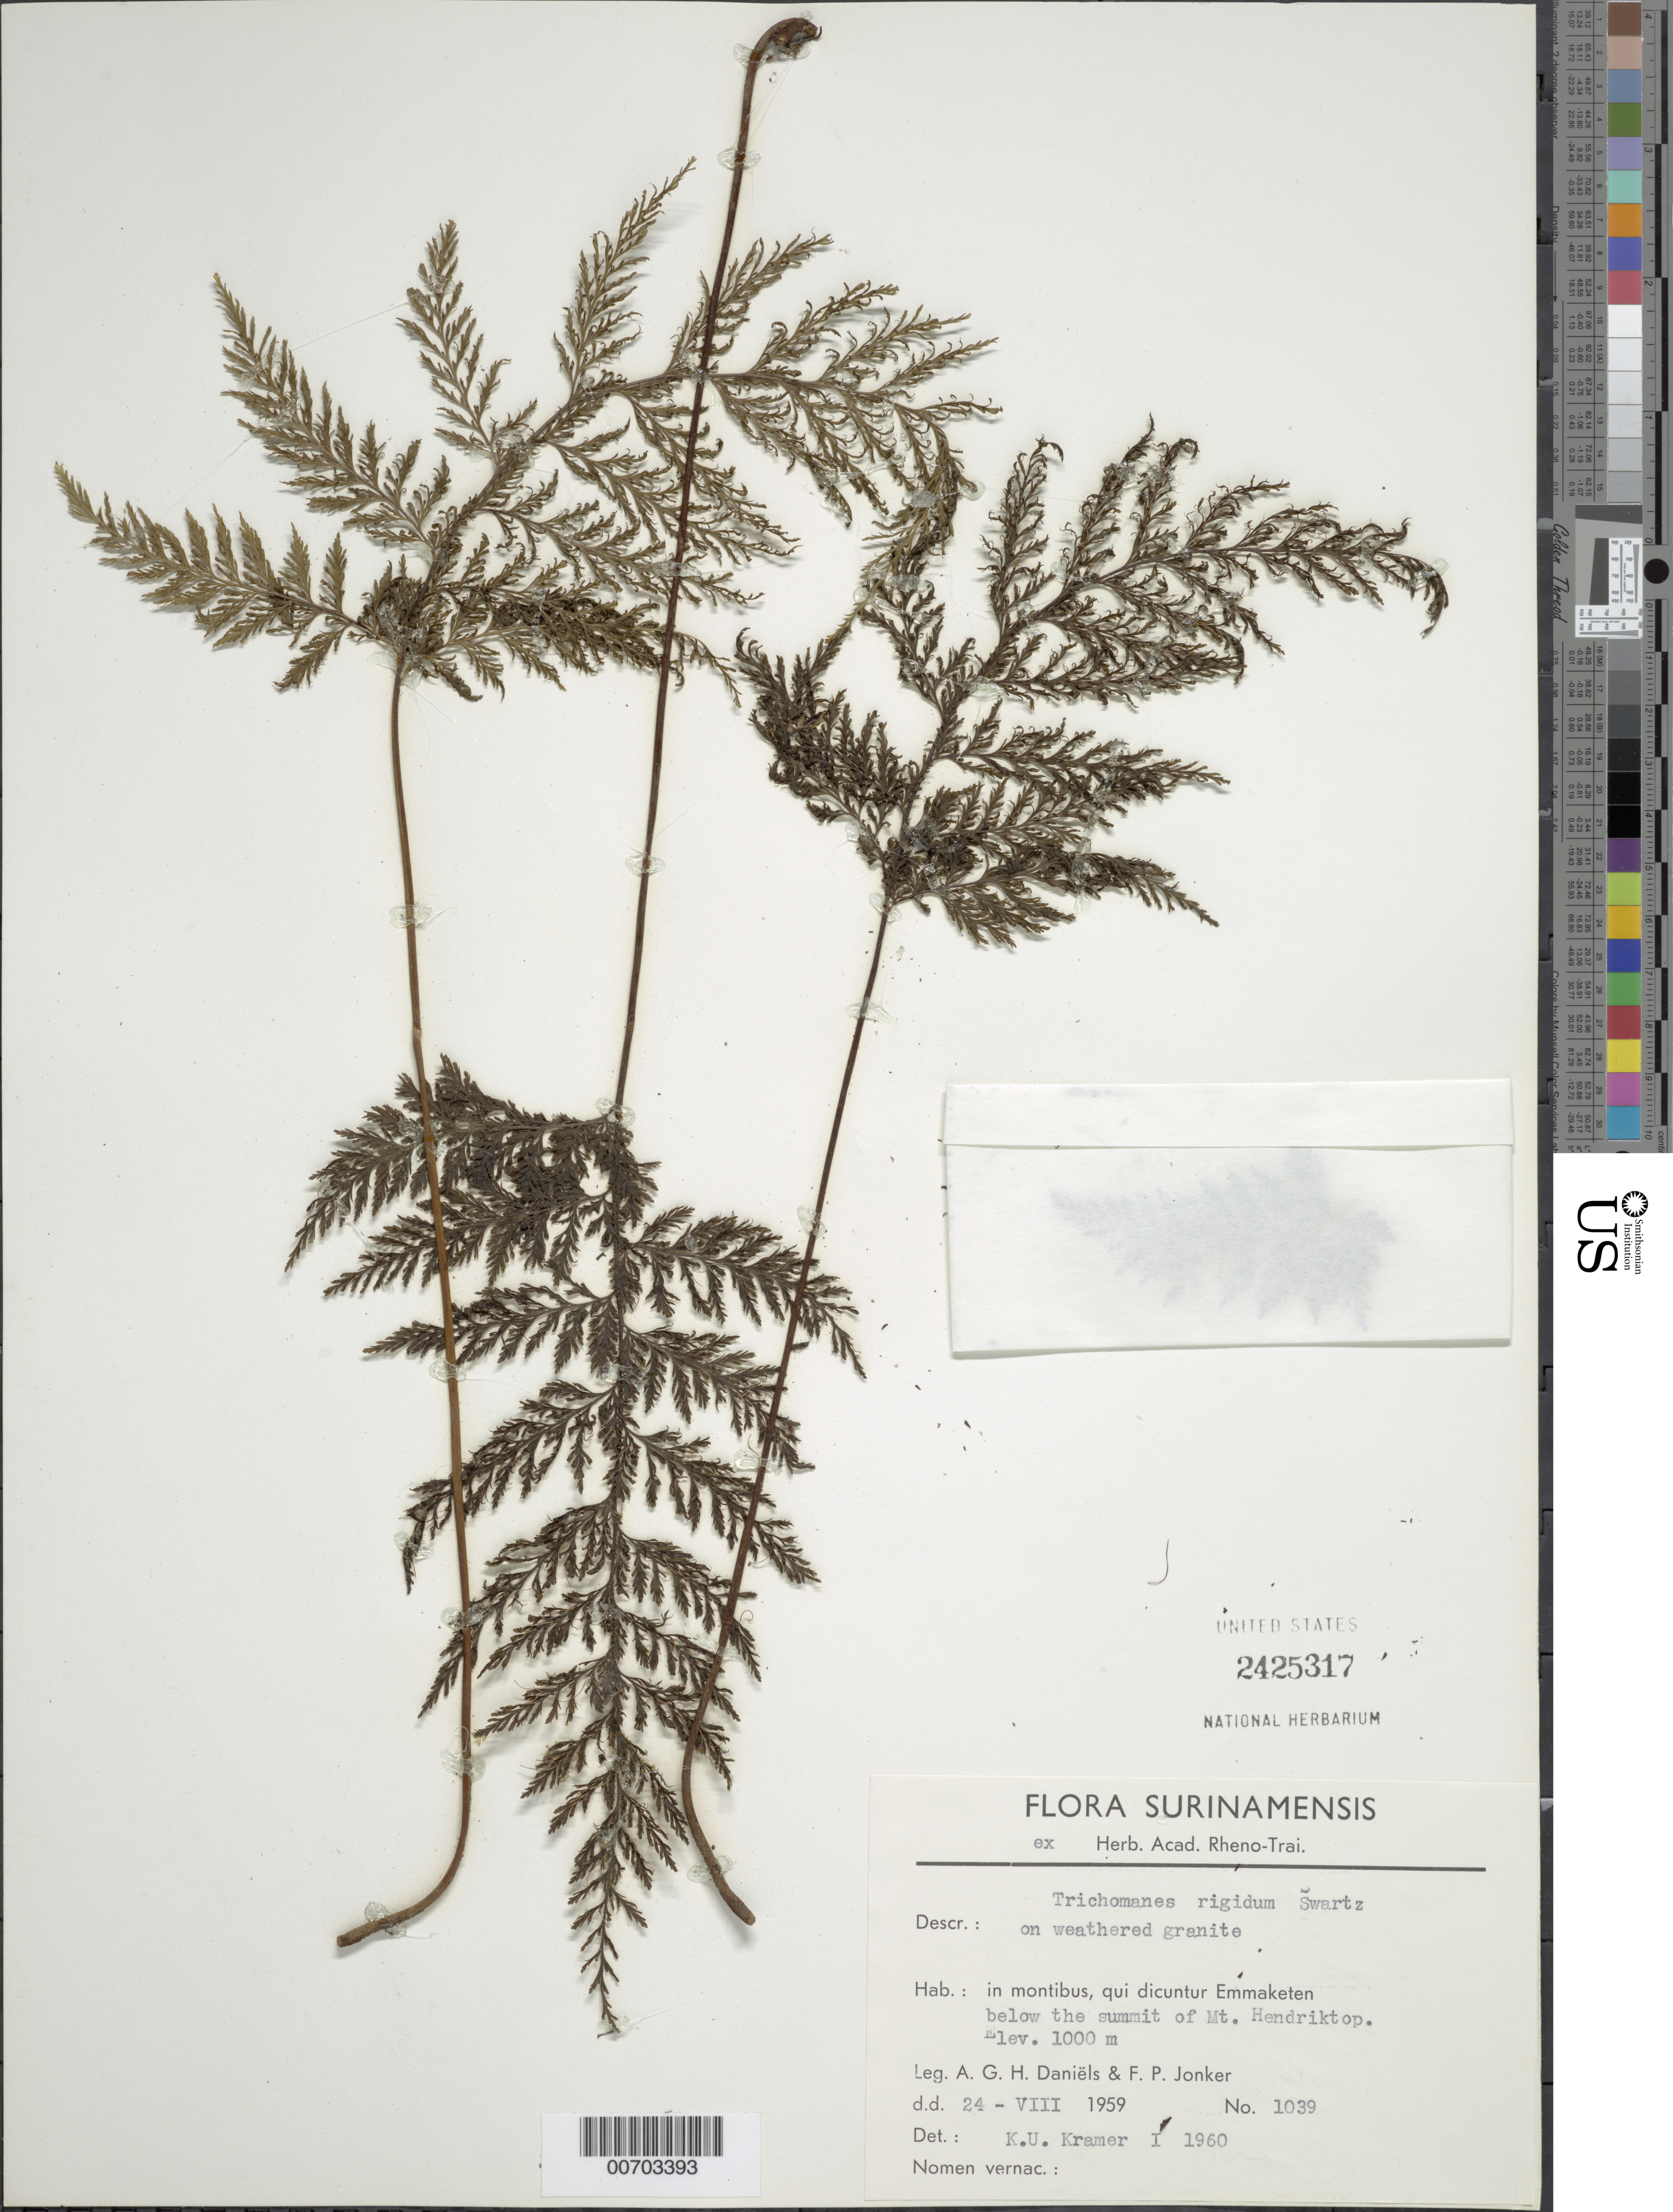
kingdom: Plantae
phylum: Tracheophyta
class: Polypodiopsida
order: Hymenophyllales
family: Hymenophyllaceae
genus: Abrodictyum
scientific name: Abrodictyum rigidum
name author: (Sw.) Ebihara & Dubuisson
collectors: A. Daniëls & F. P. Jonker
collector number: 1039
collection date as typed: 24-Aug-59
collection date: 1959-08-24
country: Suriname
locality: Emmaketen, just below the summit of Mt. Hendriktop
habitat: Weathered granite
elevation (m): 1000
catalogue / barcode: US 2425317